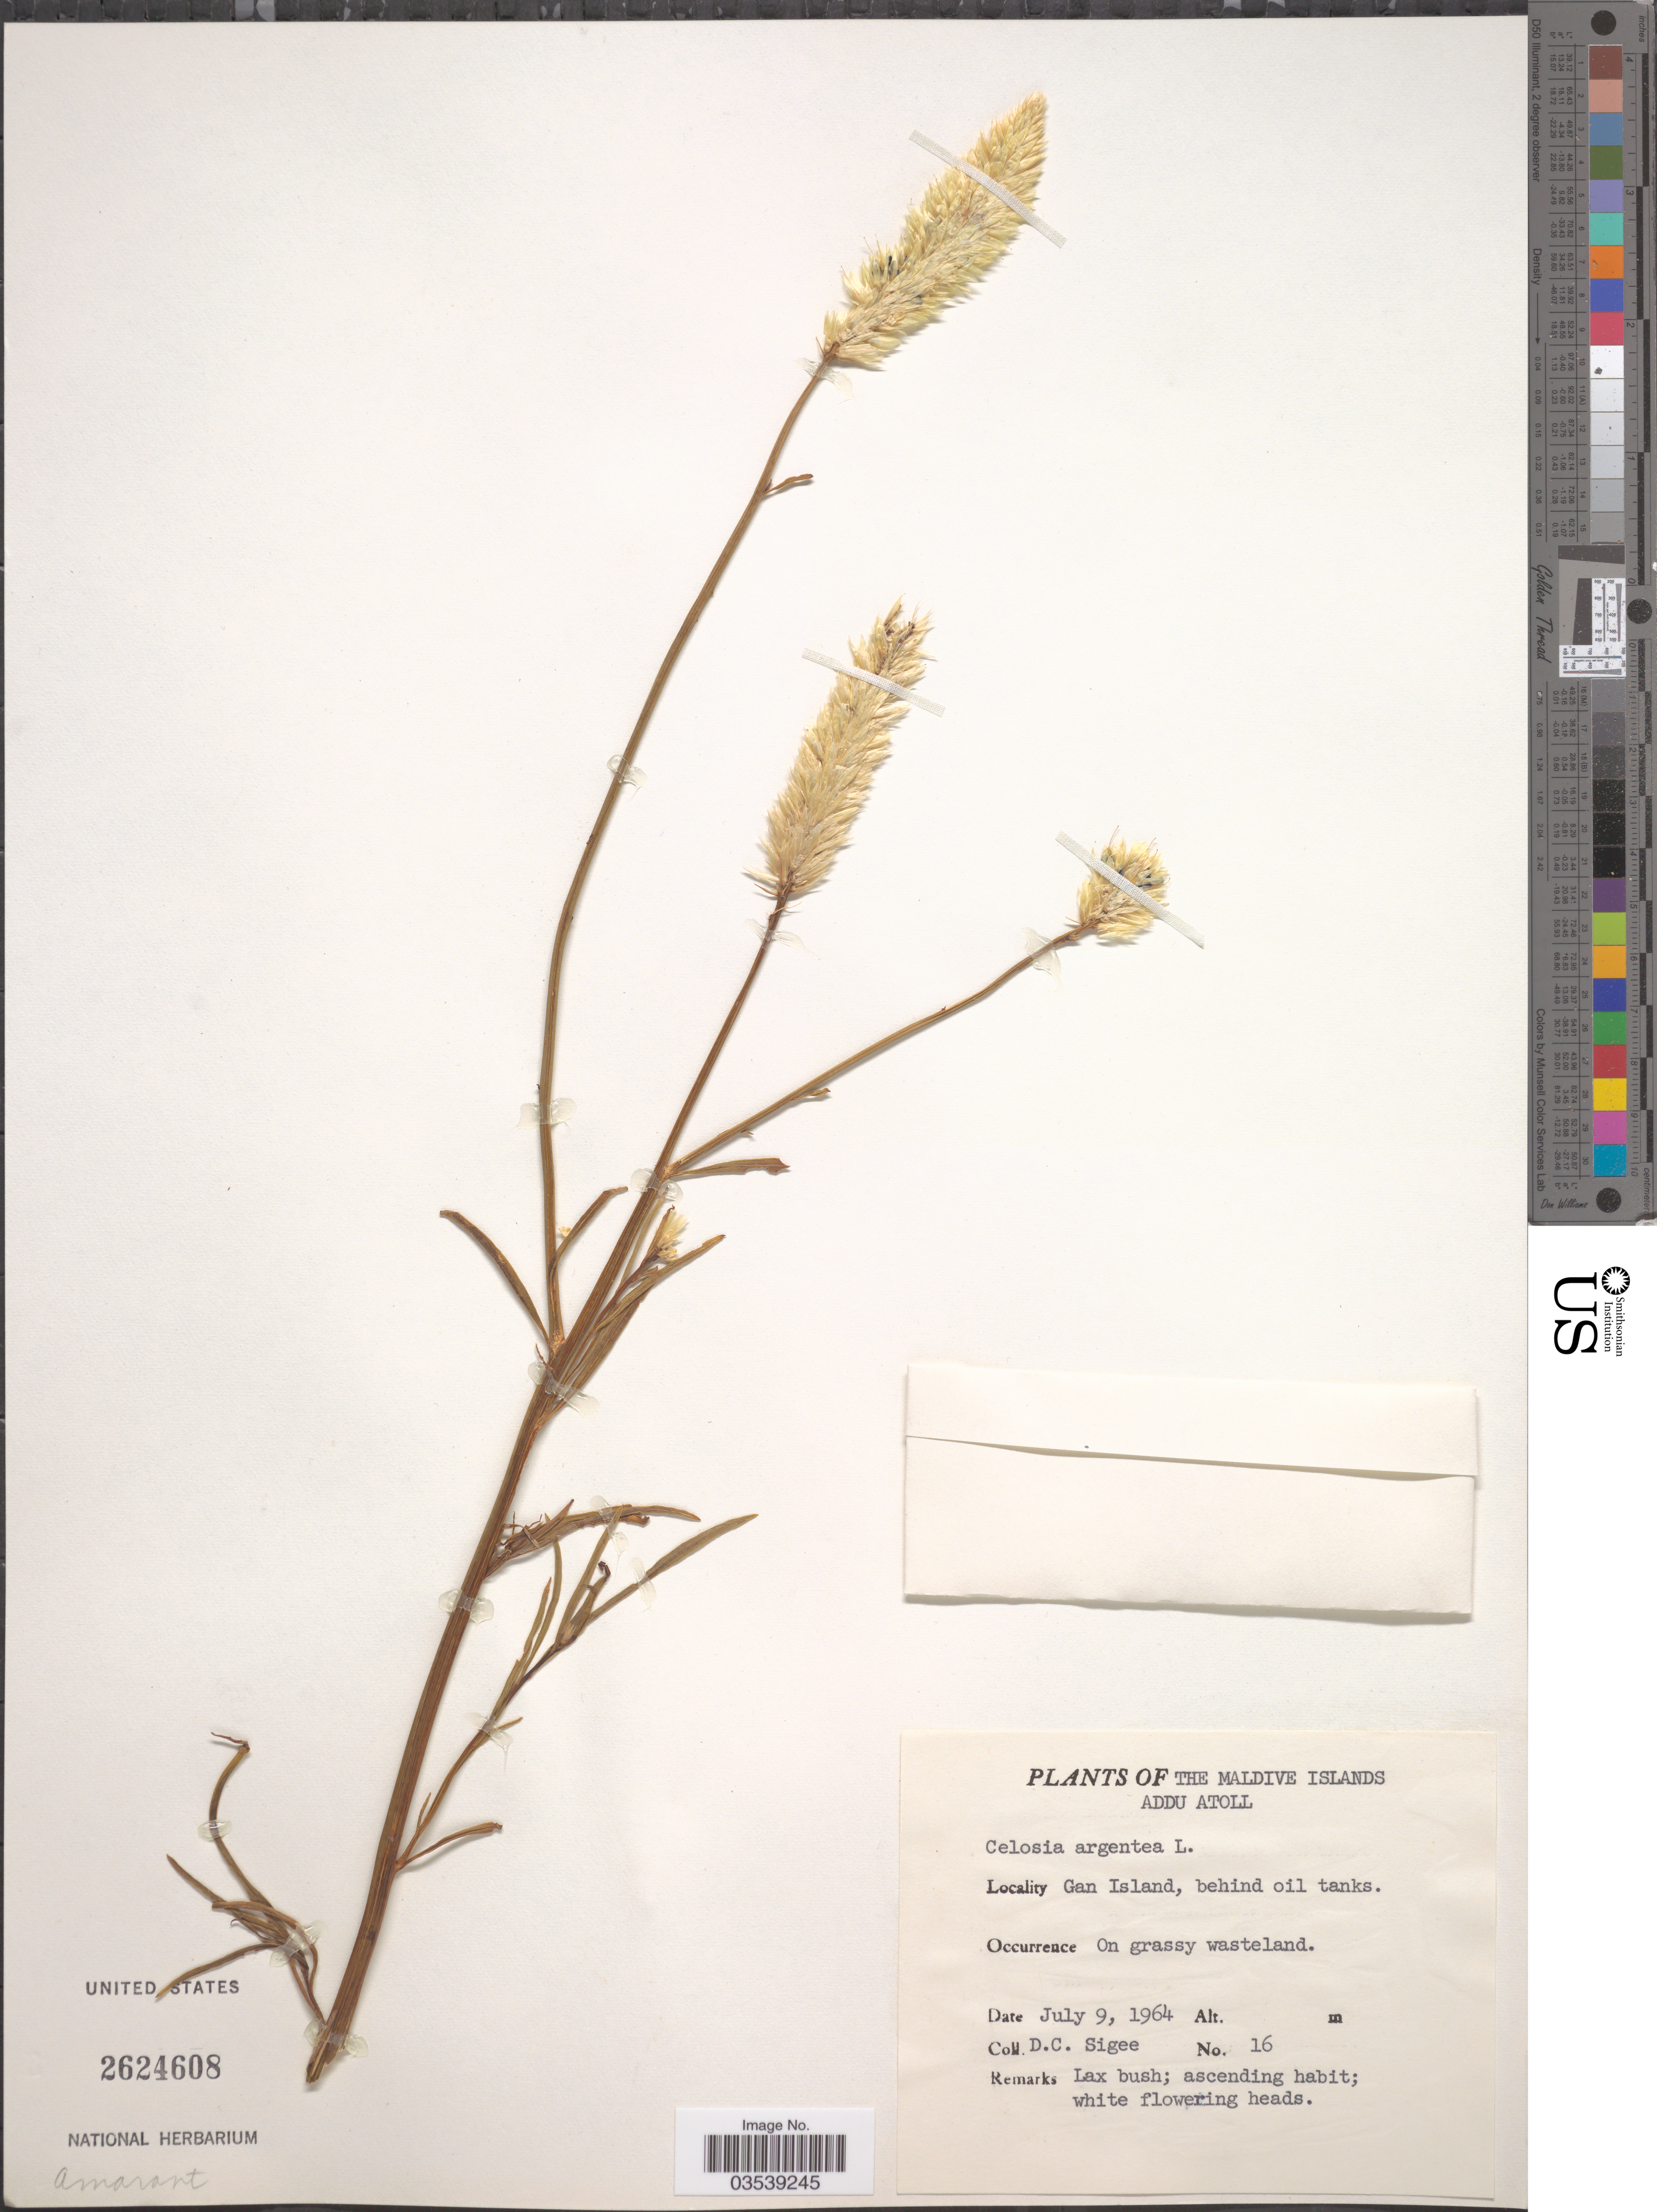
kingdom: Plantae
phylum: Tracheophyta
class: Magnoliopsida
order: Caryophyllales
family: Amaranthaceae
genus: Celosia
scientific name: Celosia argentea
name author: L.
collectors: D. C. Sigee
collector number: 16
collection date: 1964-07-09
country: Maldive Islands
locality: Addu Atoll, Gan Island, behind oil tanks.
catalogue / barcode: US 2624608